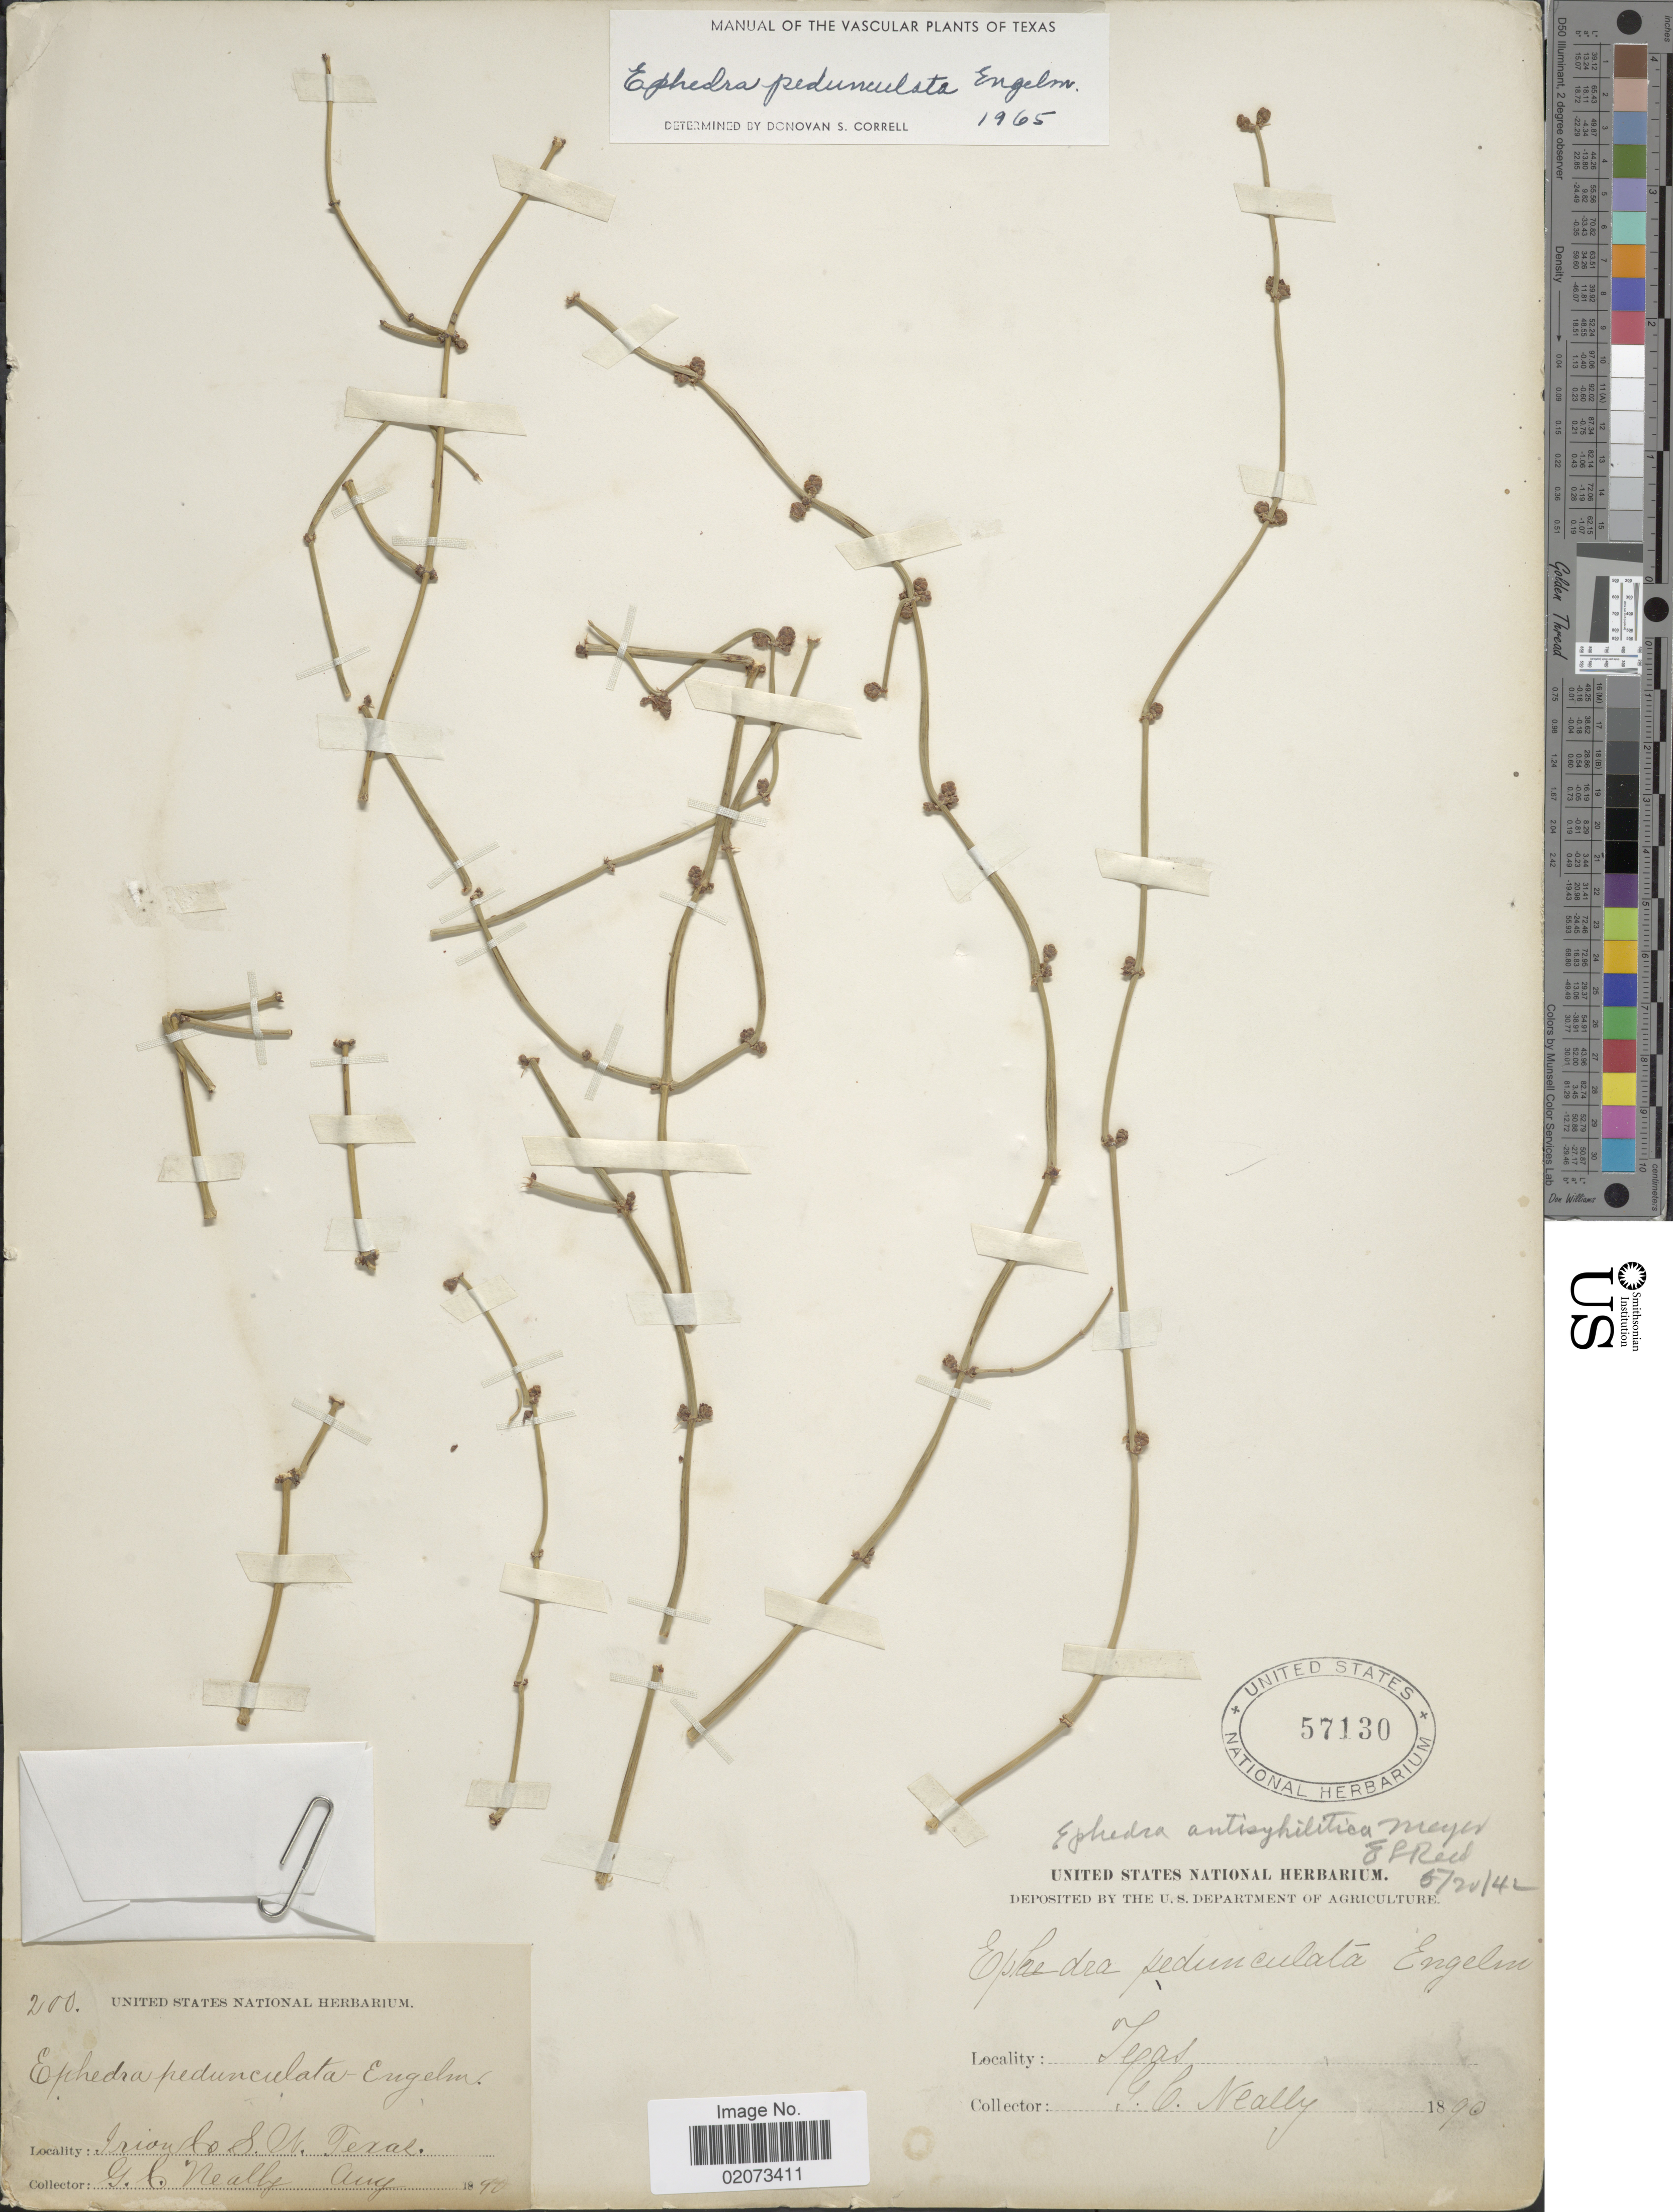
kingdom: Plantae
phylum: Tracheophyta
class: Gnetopsida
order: Ephedrales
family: Ephedraceae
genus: Ephedra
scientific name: Ephedra pedunculata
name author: Engelm. ex S. Watson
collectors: G. Neally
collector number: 200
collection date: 1890-08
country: United States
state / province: Texas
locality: Texas, Iron Co. S, W. Texas.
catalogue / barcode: US 57130